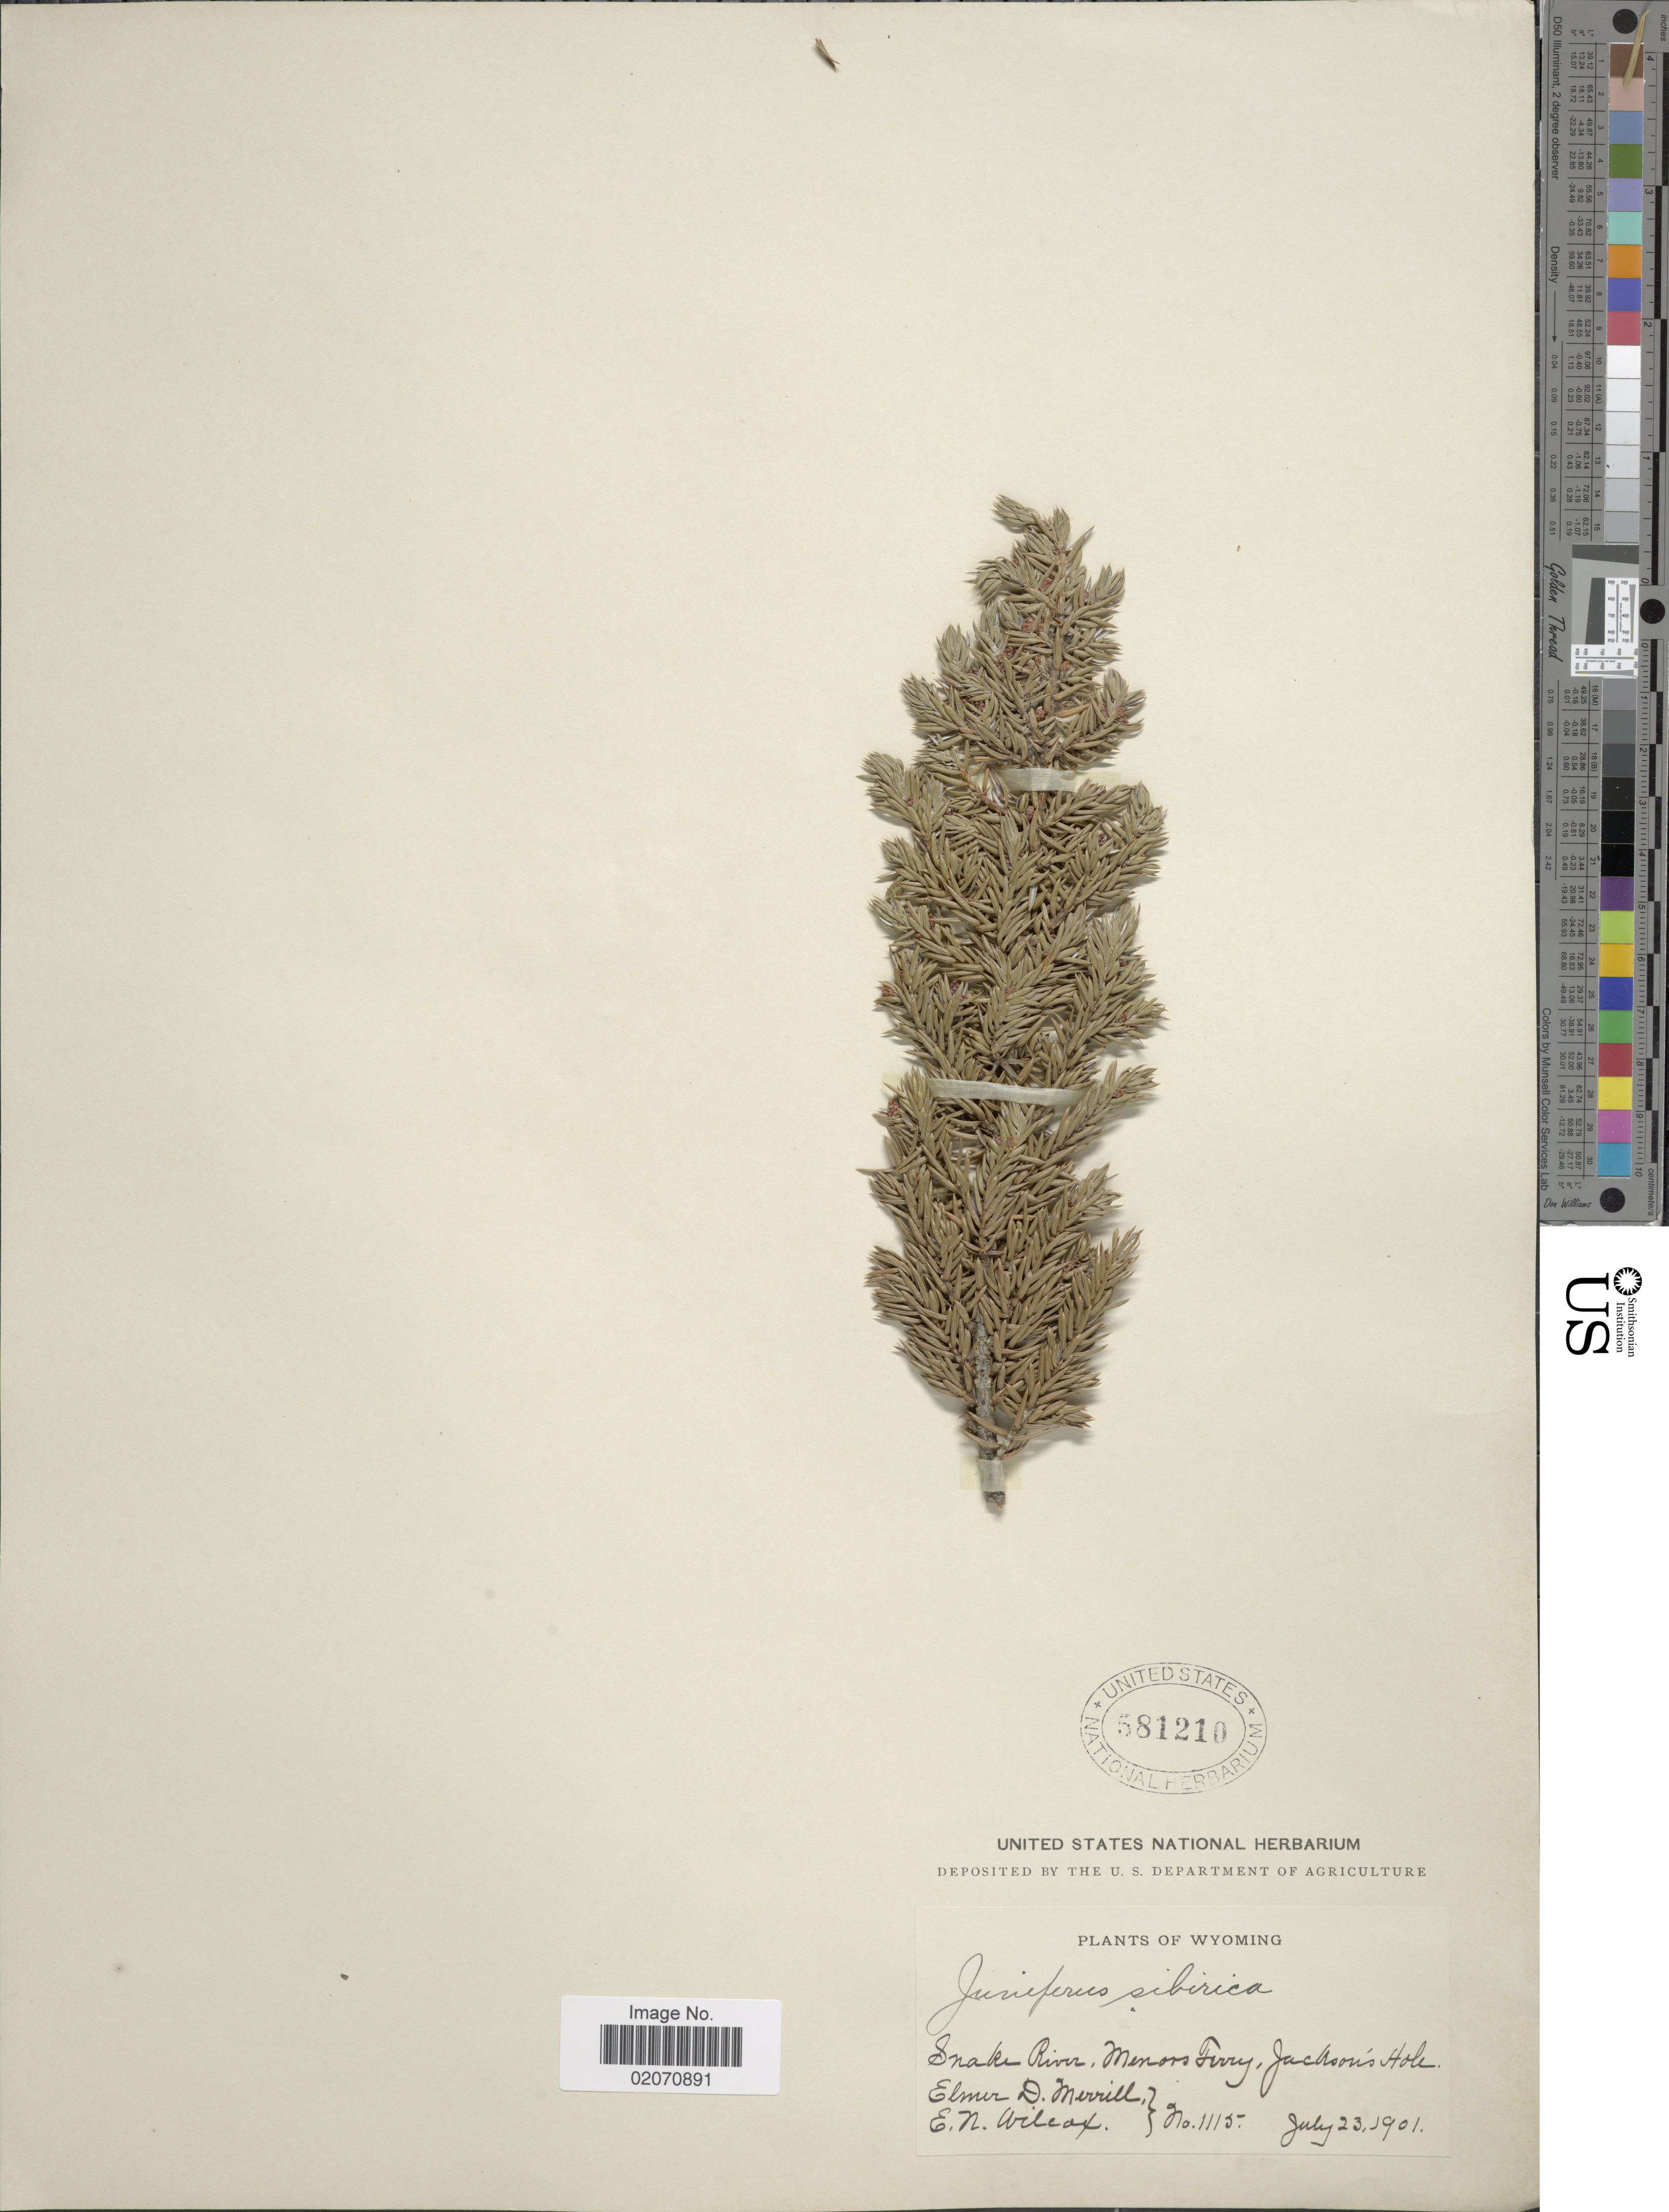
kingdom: Plantae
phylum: Tracheophyta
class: Pinopsida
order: Pinales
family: Cupressaceae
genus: Juniperus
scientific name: Juniperus communis subsp. nana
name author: (Willd.) Syme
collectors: E. D. Merrill & E. Wilcox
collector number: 1115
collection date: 1901-07-23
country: United States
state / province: Wyoming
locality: Snake River, menoos Ferry, Jackson's Hole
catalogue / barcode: US 581210